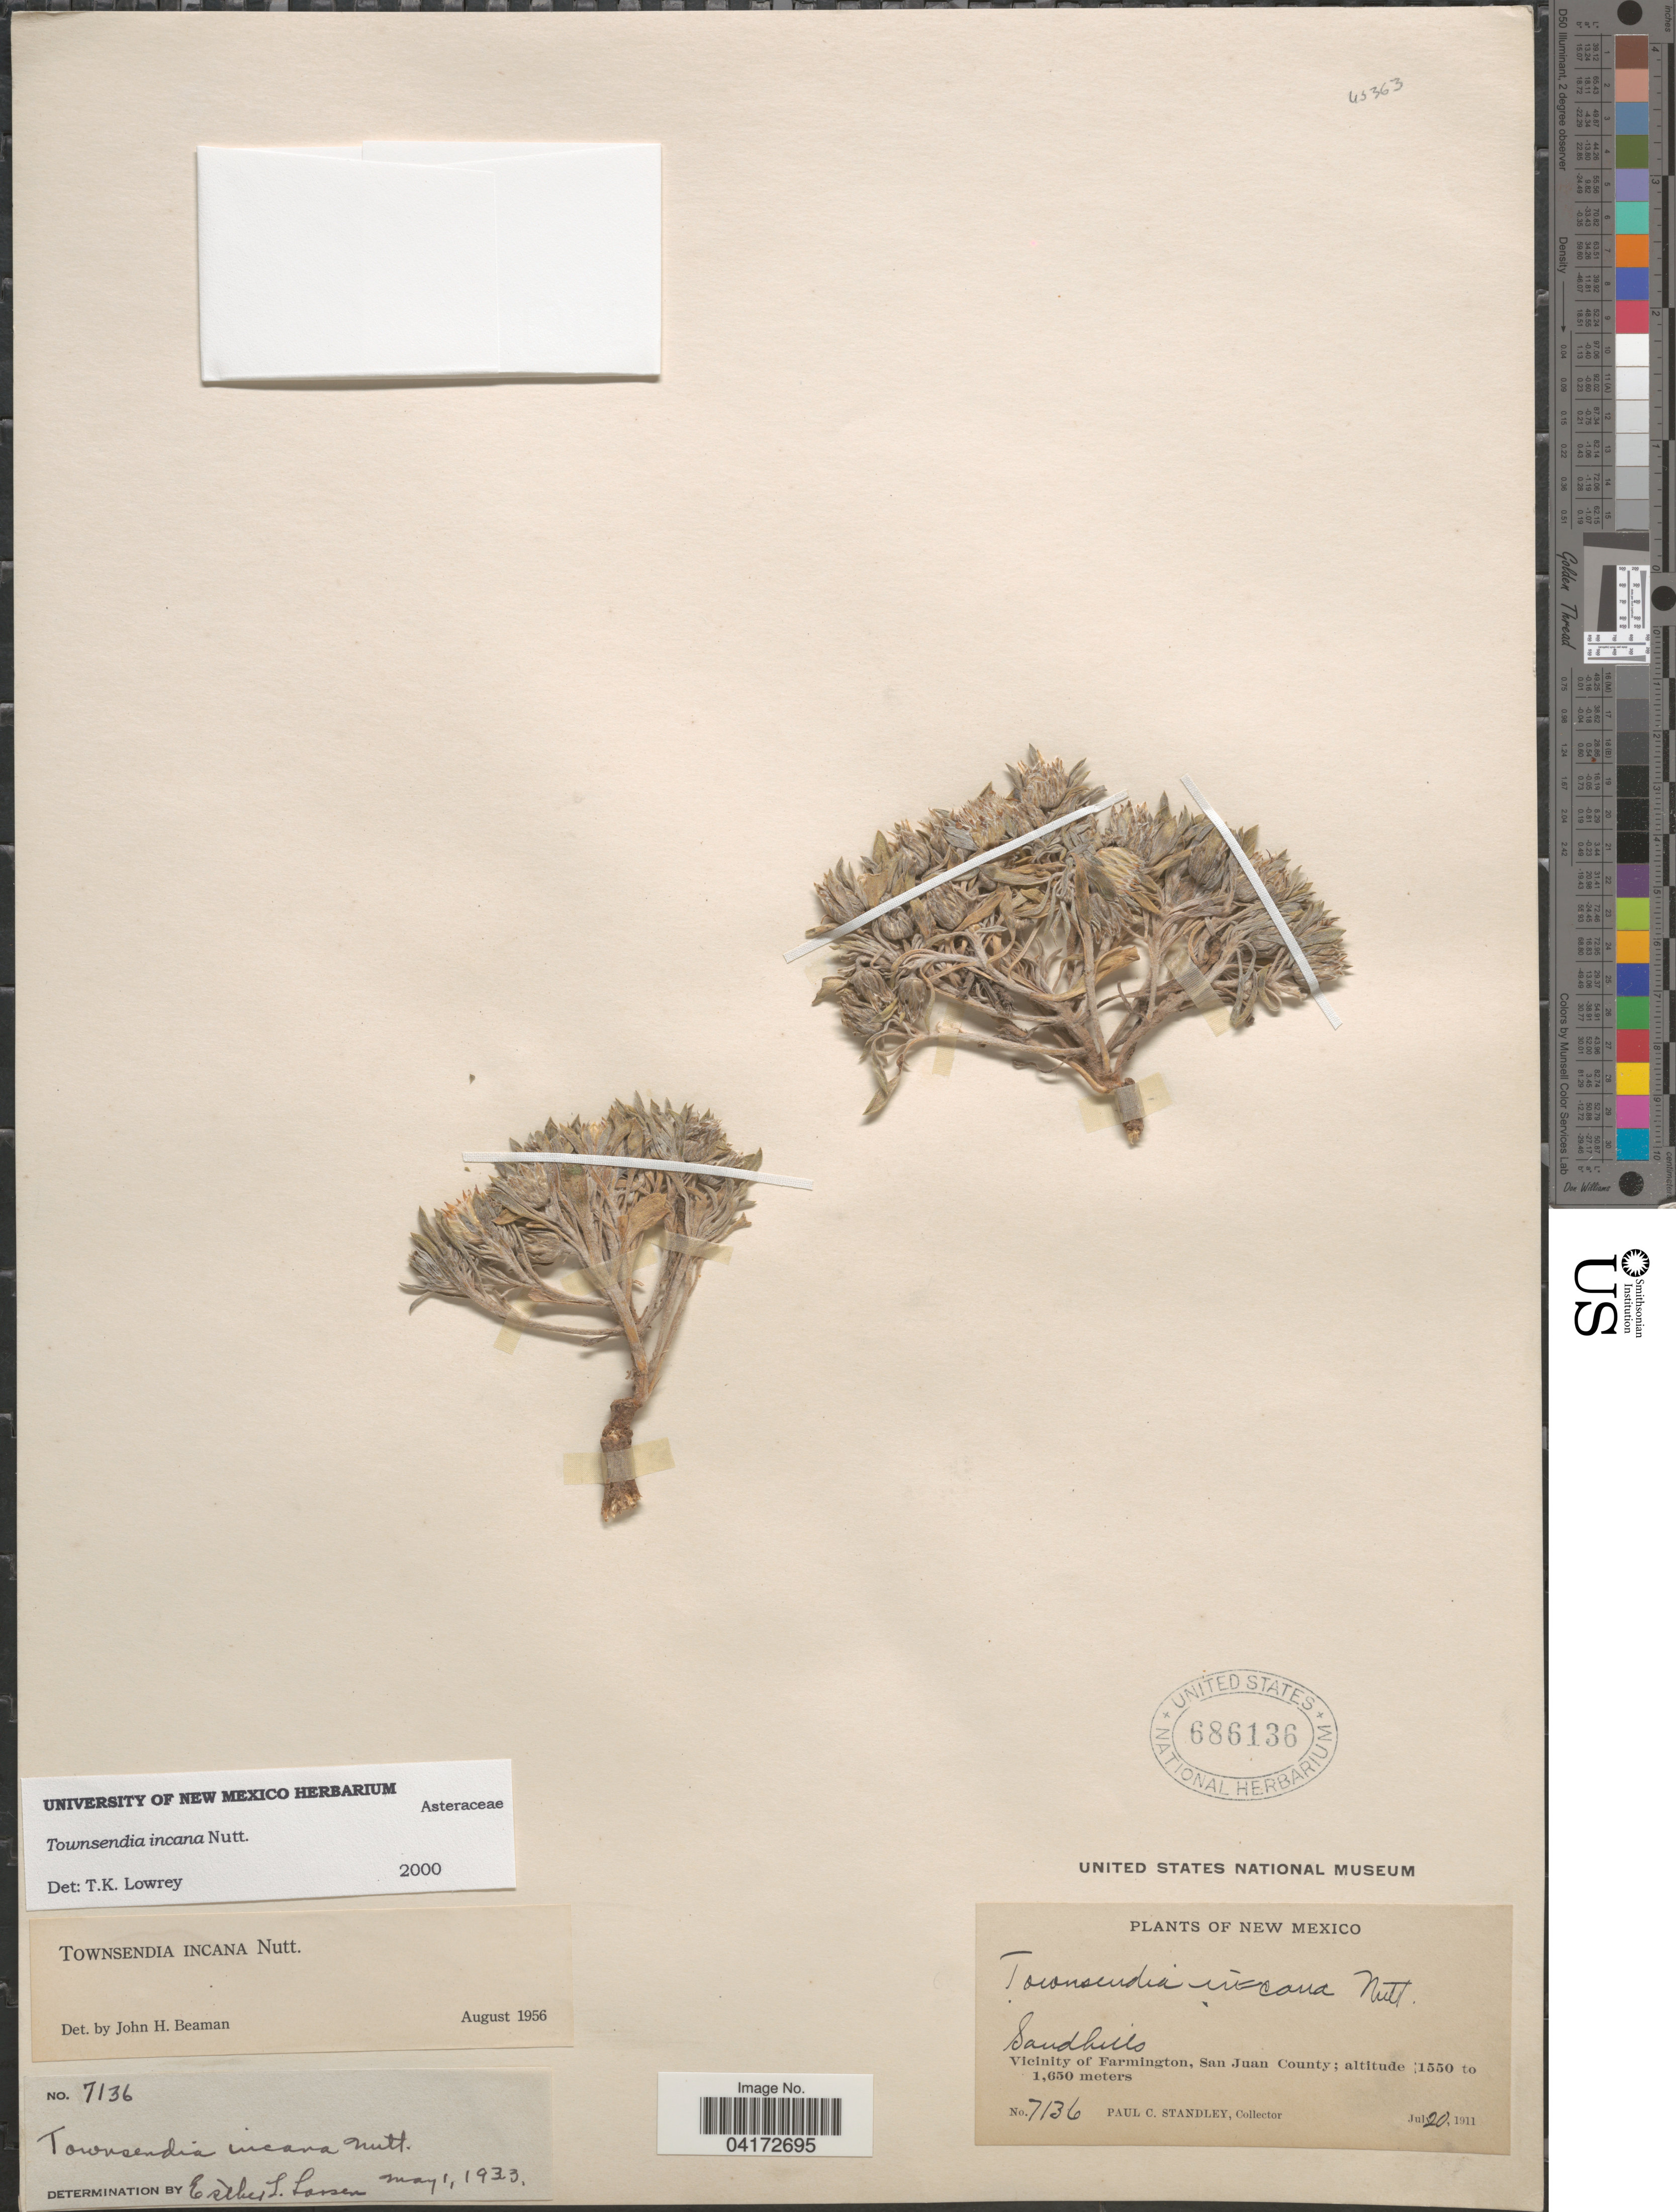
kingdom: Plantae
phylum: Tracheophyta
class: Magnoliopsida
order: Asterales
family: Asteraceae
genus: Townsendia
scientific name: Townsendia incana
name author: Nutt.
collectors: P. C. Standley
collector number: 7136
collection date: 1911-07-20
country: United States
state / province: New Mexico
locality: Vicinity of Farmington, San Juan County.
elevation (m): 1550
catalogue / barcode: US 686136